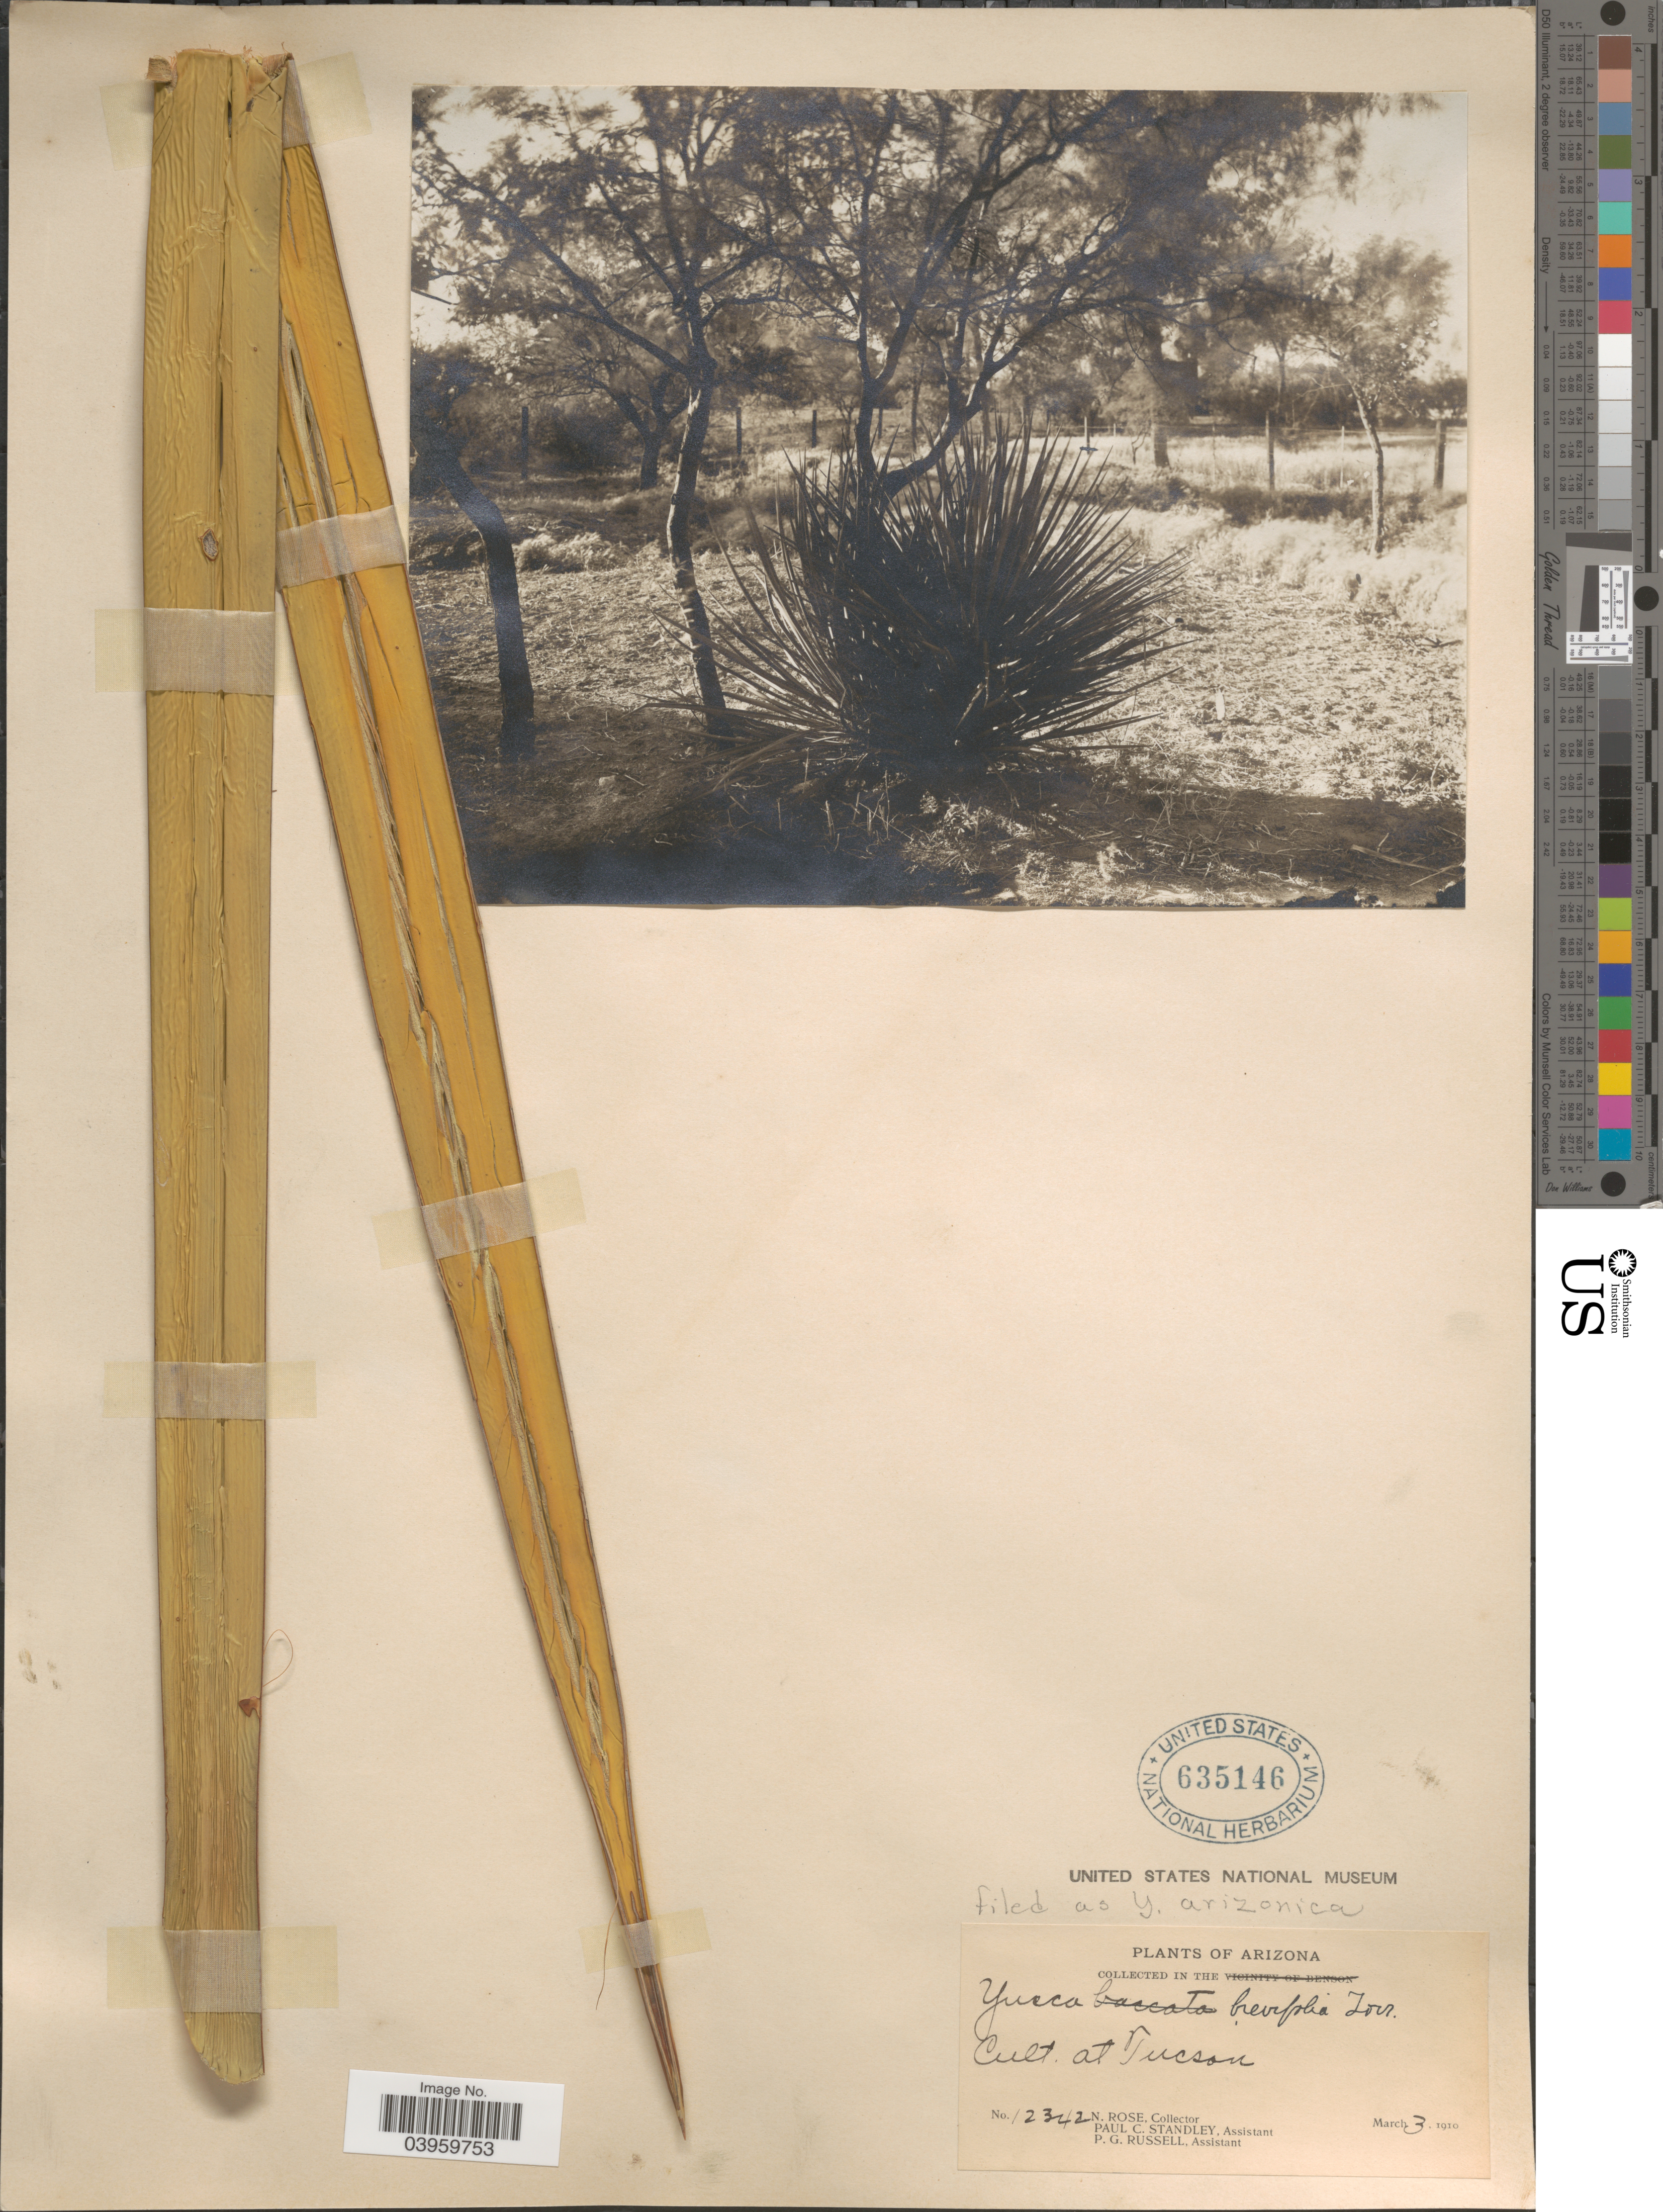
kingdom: Plantae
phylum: Tracheophyta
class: Liliopsida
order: Asparagales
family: Asparagaceae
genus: Yucca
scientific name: Yucca arizonica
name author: McKelvey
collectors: J. N. Rose, P. C. Standley & P. G. Russell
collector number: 12342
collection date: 1910-03-03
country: United States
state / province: Arizona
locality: At Tucson.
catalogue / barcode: US 635146